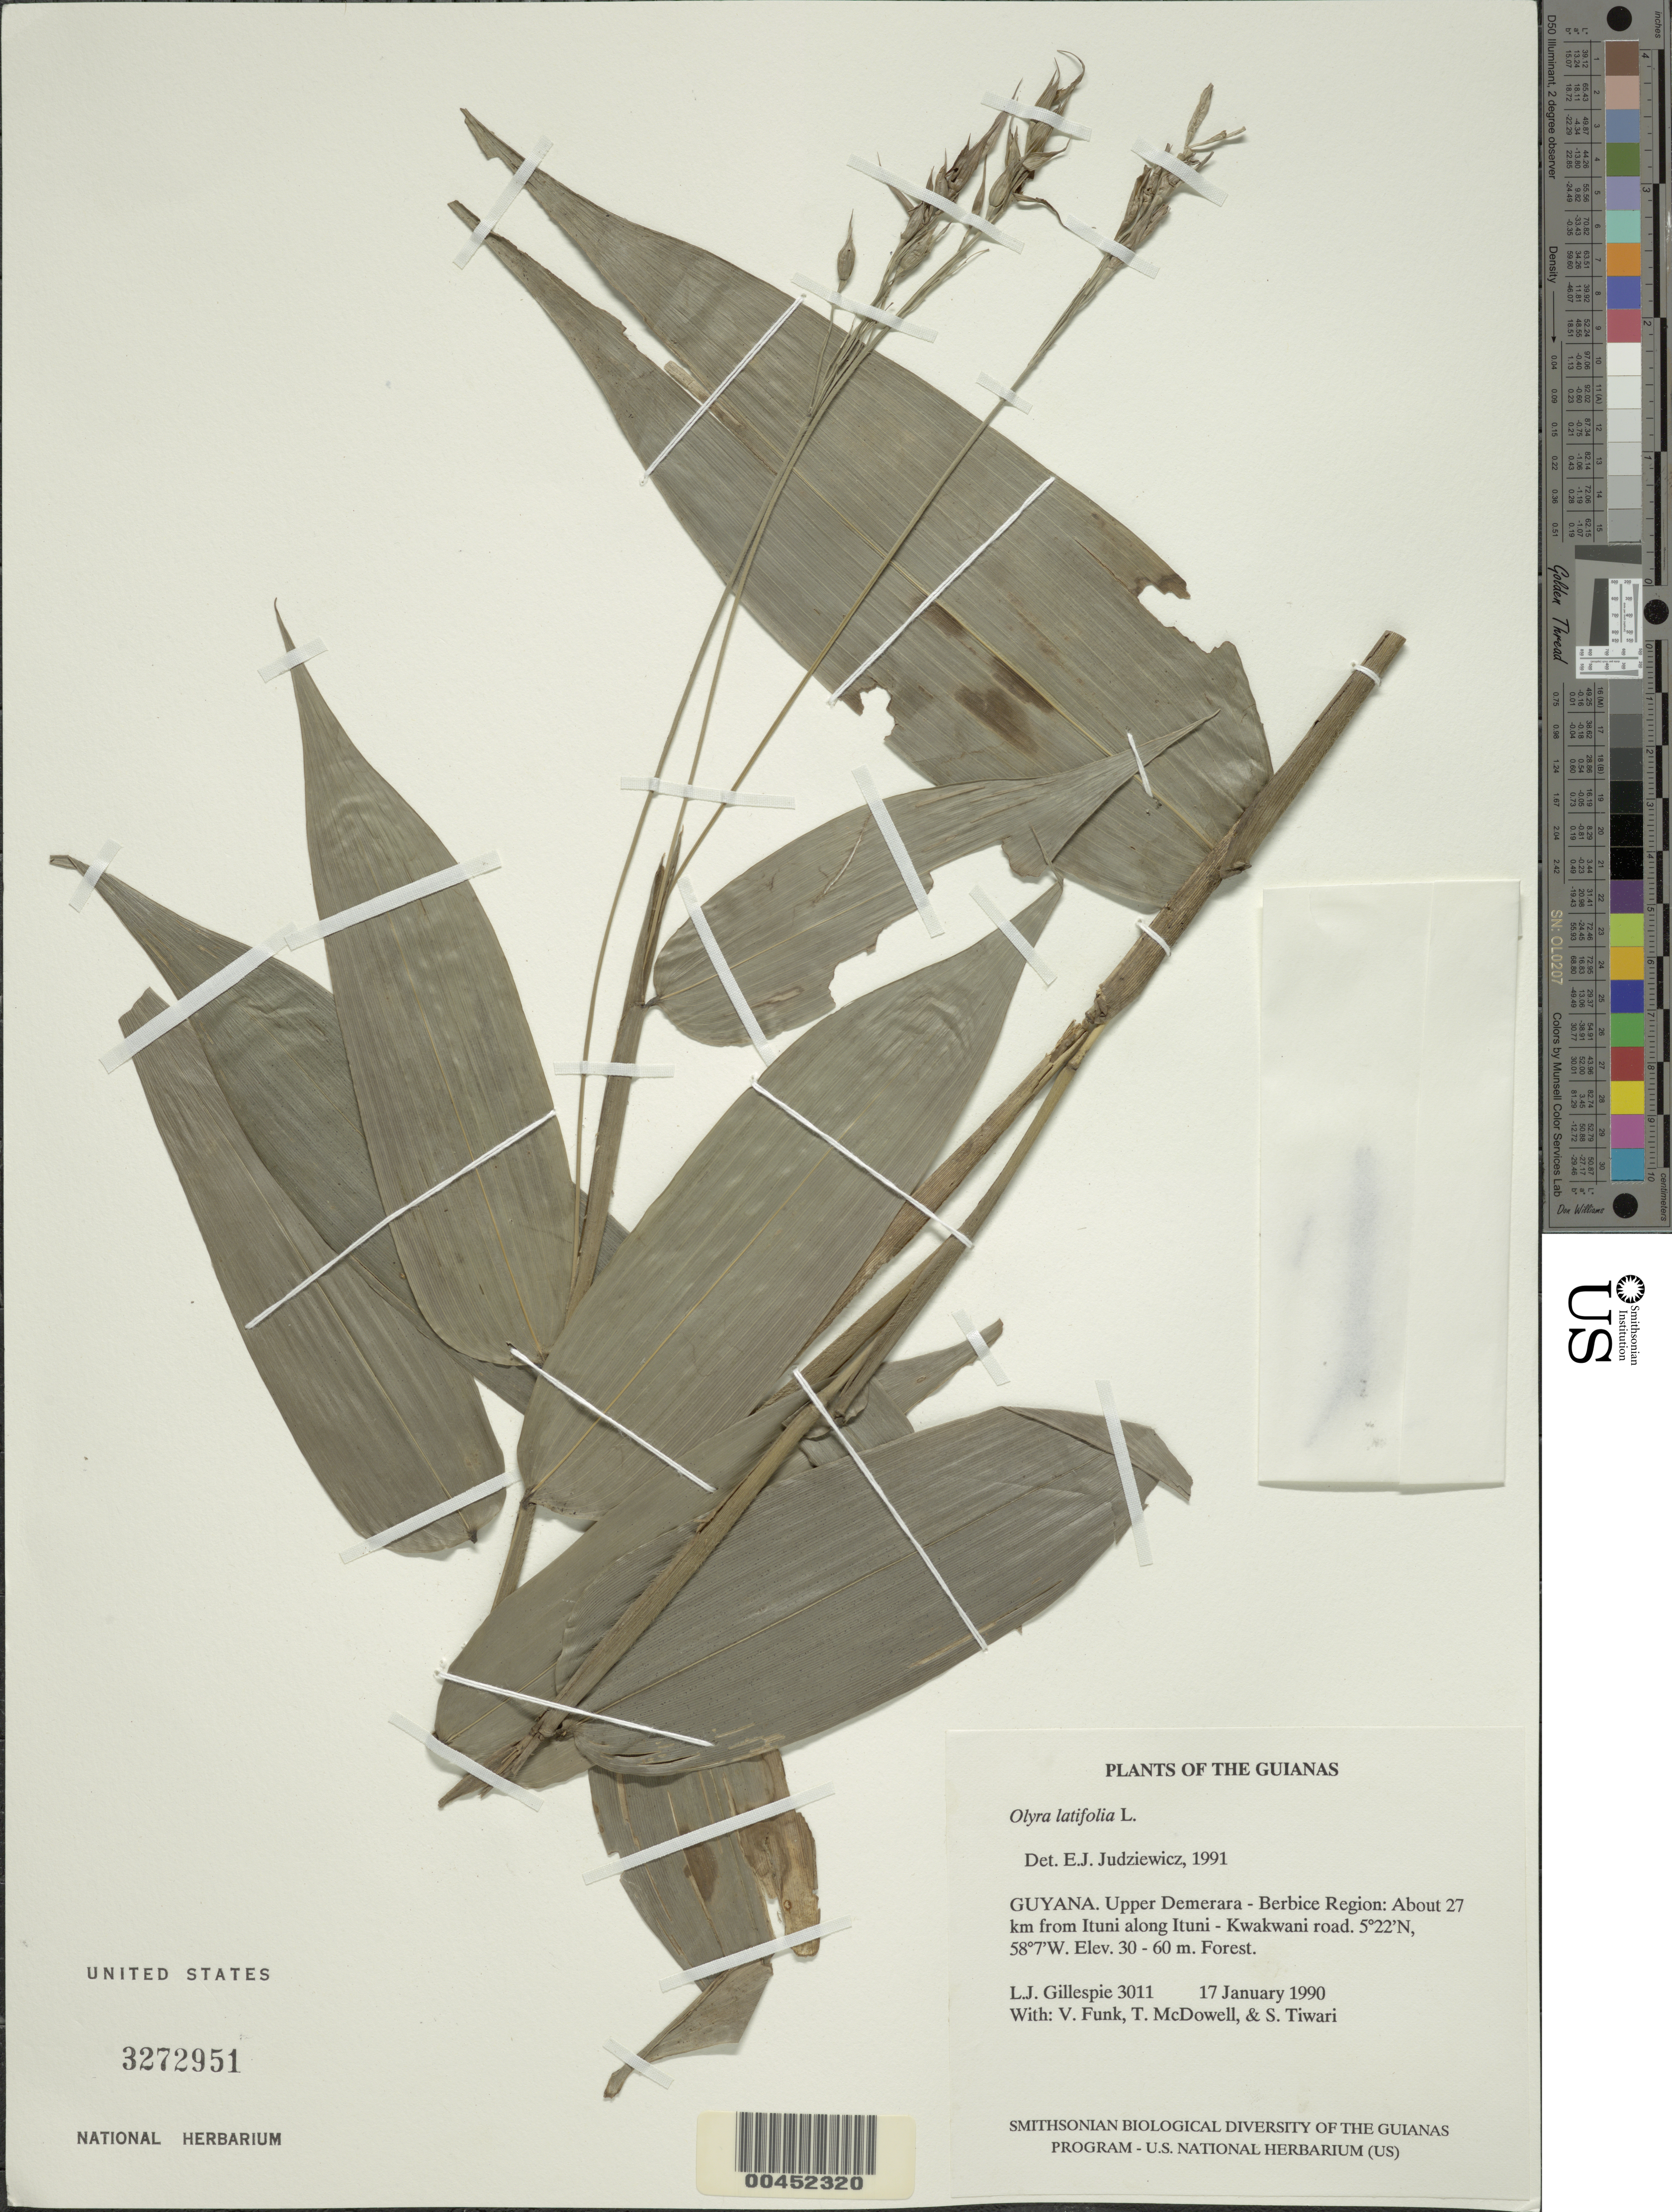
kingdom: Plantae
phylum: Tracheophyta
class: Liliopsida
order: Poales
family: Poaceae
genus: Olyra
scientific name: Olyra latifolia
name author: L.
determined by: Judziewicz, E. J.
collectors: L. J. Gillespie, V. Funk, T. Mcdowell & S. Tiwari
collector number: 3011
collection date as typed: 17 Jan 1990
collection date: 1990-01-17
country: Guyana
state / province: U. Demerara-Berbice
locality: About 27 km from ituni along ituni - kwakwani rd.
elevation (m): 30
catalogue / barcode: US 3272951